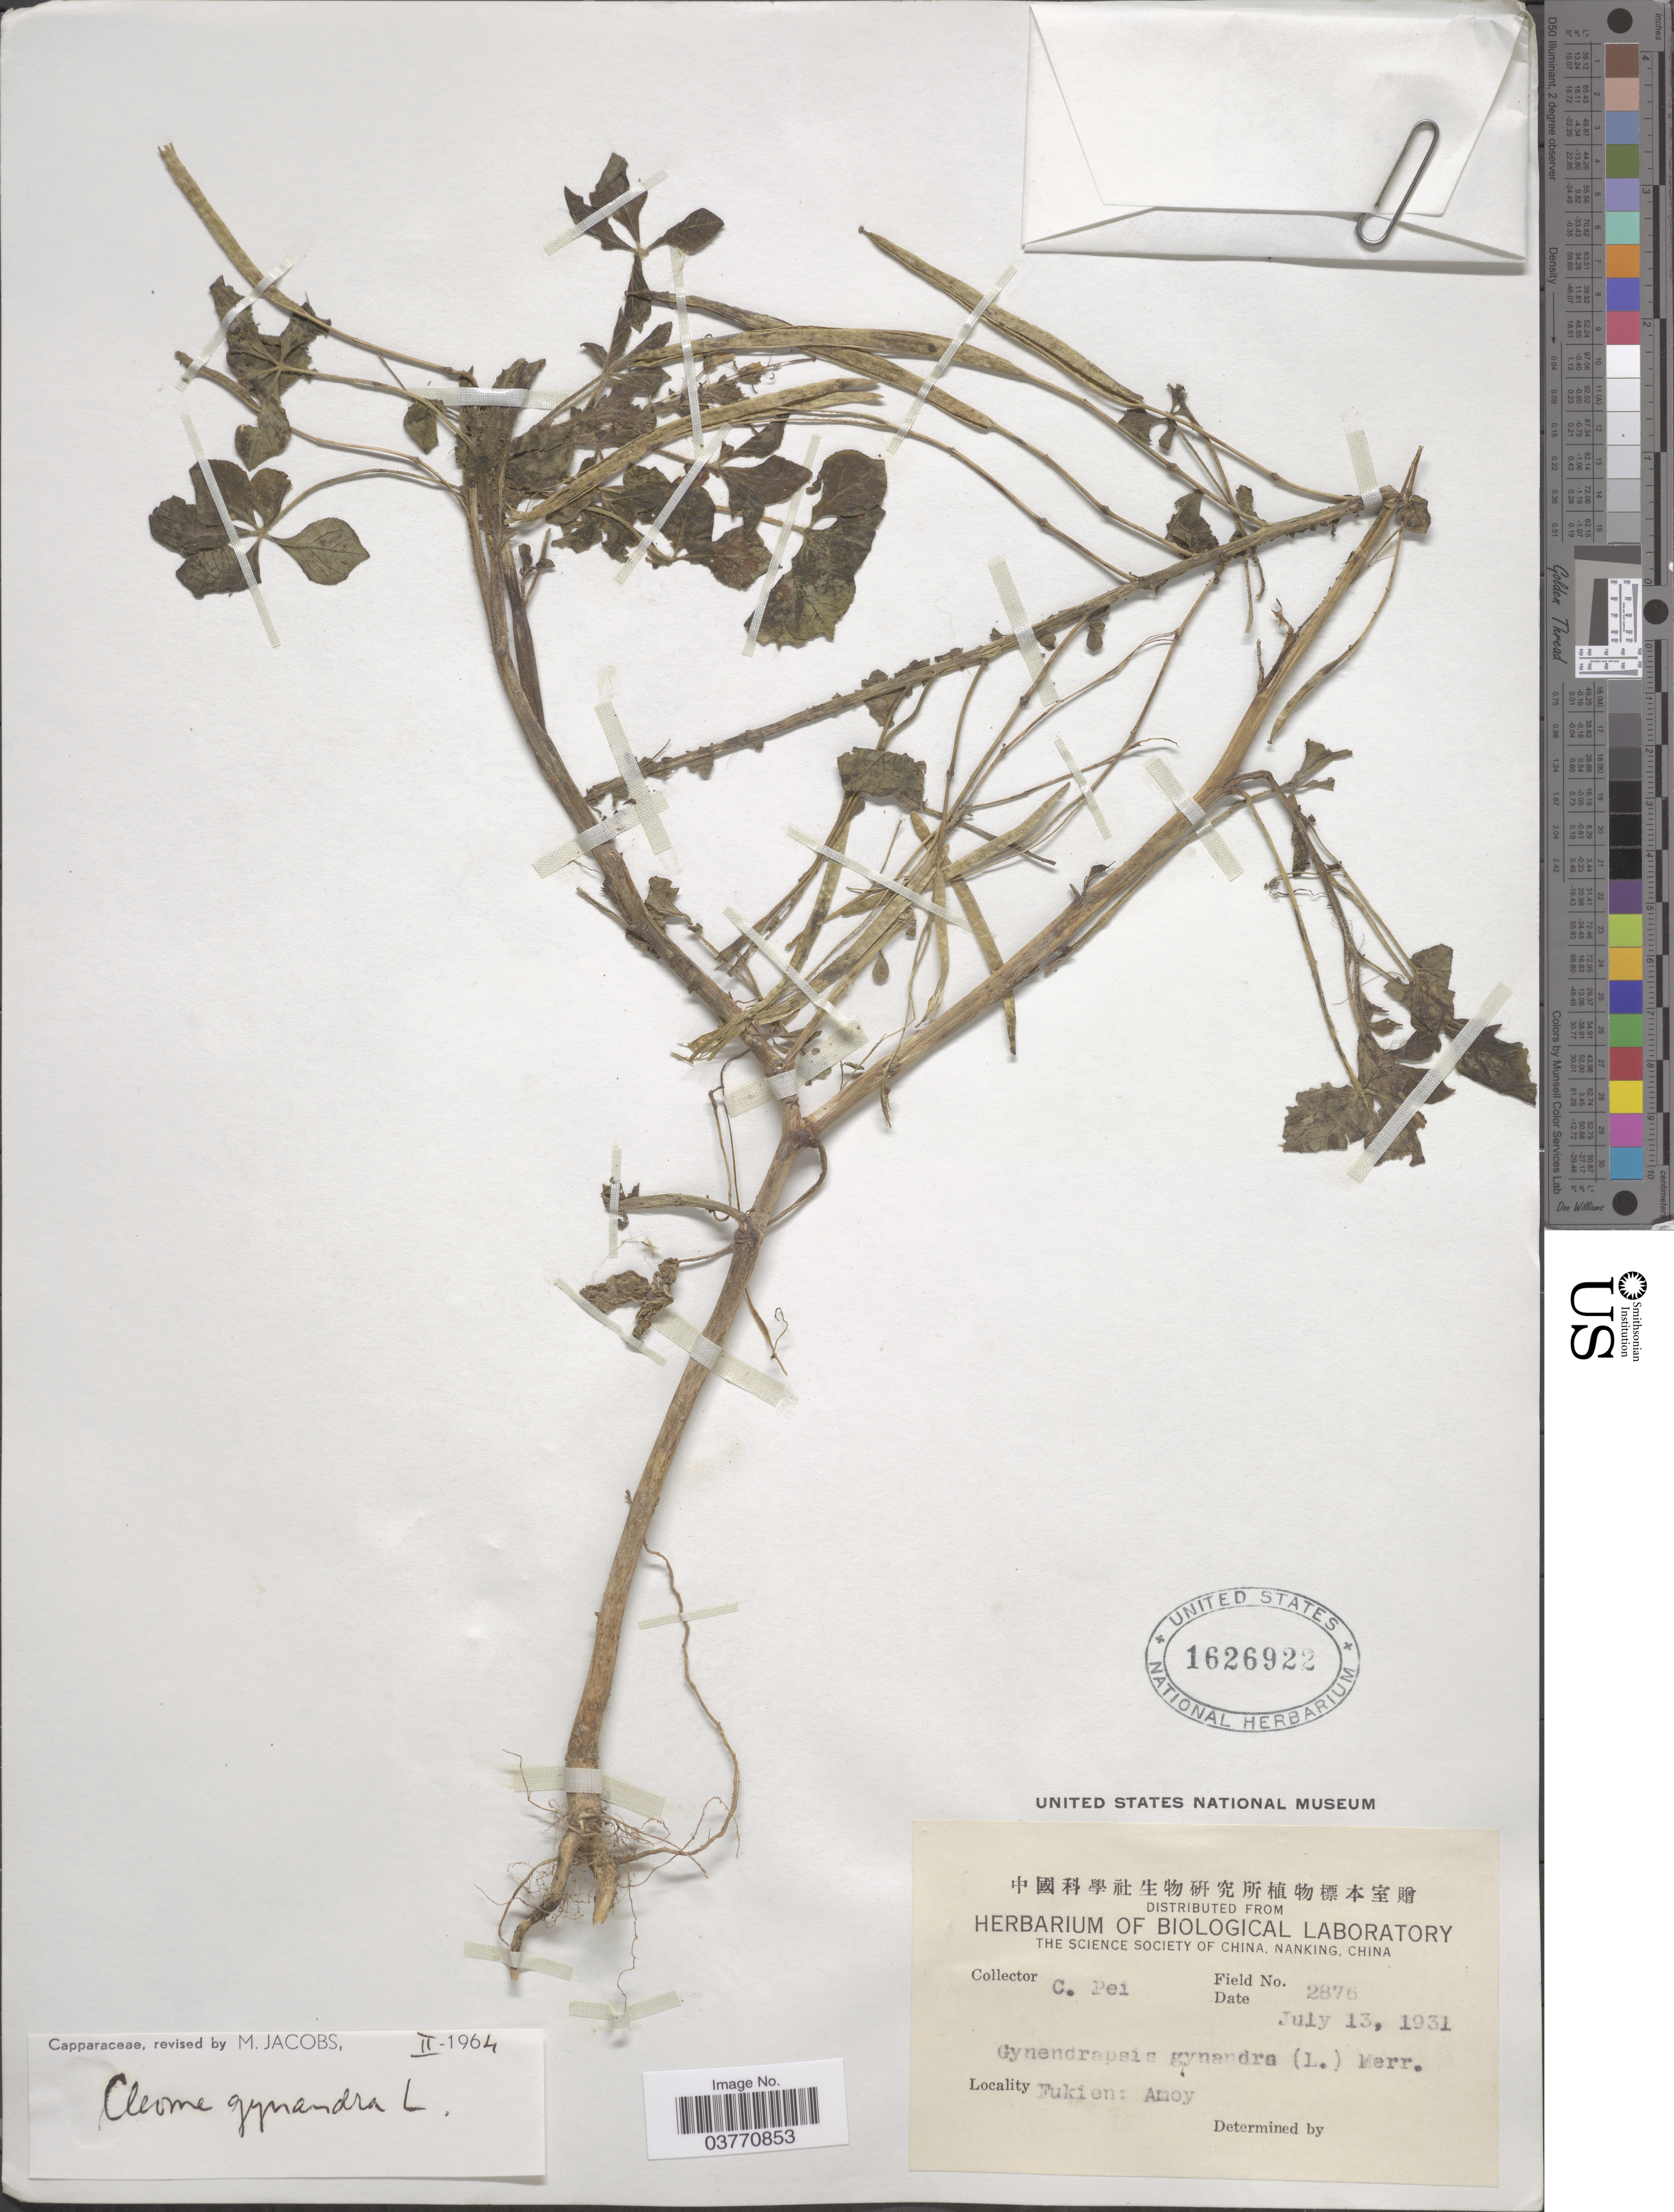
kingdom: Plantae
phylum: Tracheophyta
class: Magnoliopsida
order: Brassicales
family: Cleomaceae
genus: Gynandropsis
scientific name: Gynandropsis gynandra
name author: (L.) Briq.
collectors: C. P'ei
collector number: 2876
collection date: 1931-07-13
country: China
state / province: Fujian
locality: Fukien: Amoy.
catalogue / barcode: US 1626922